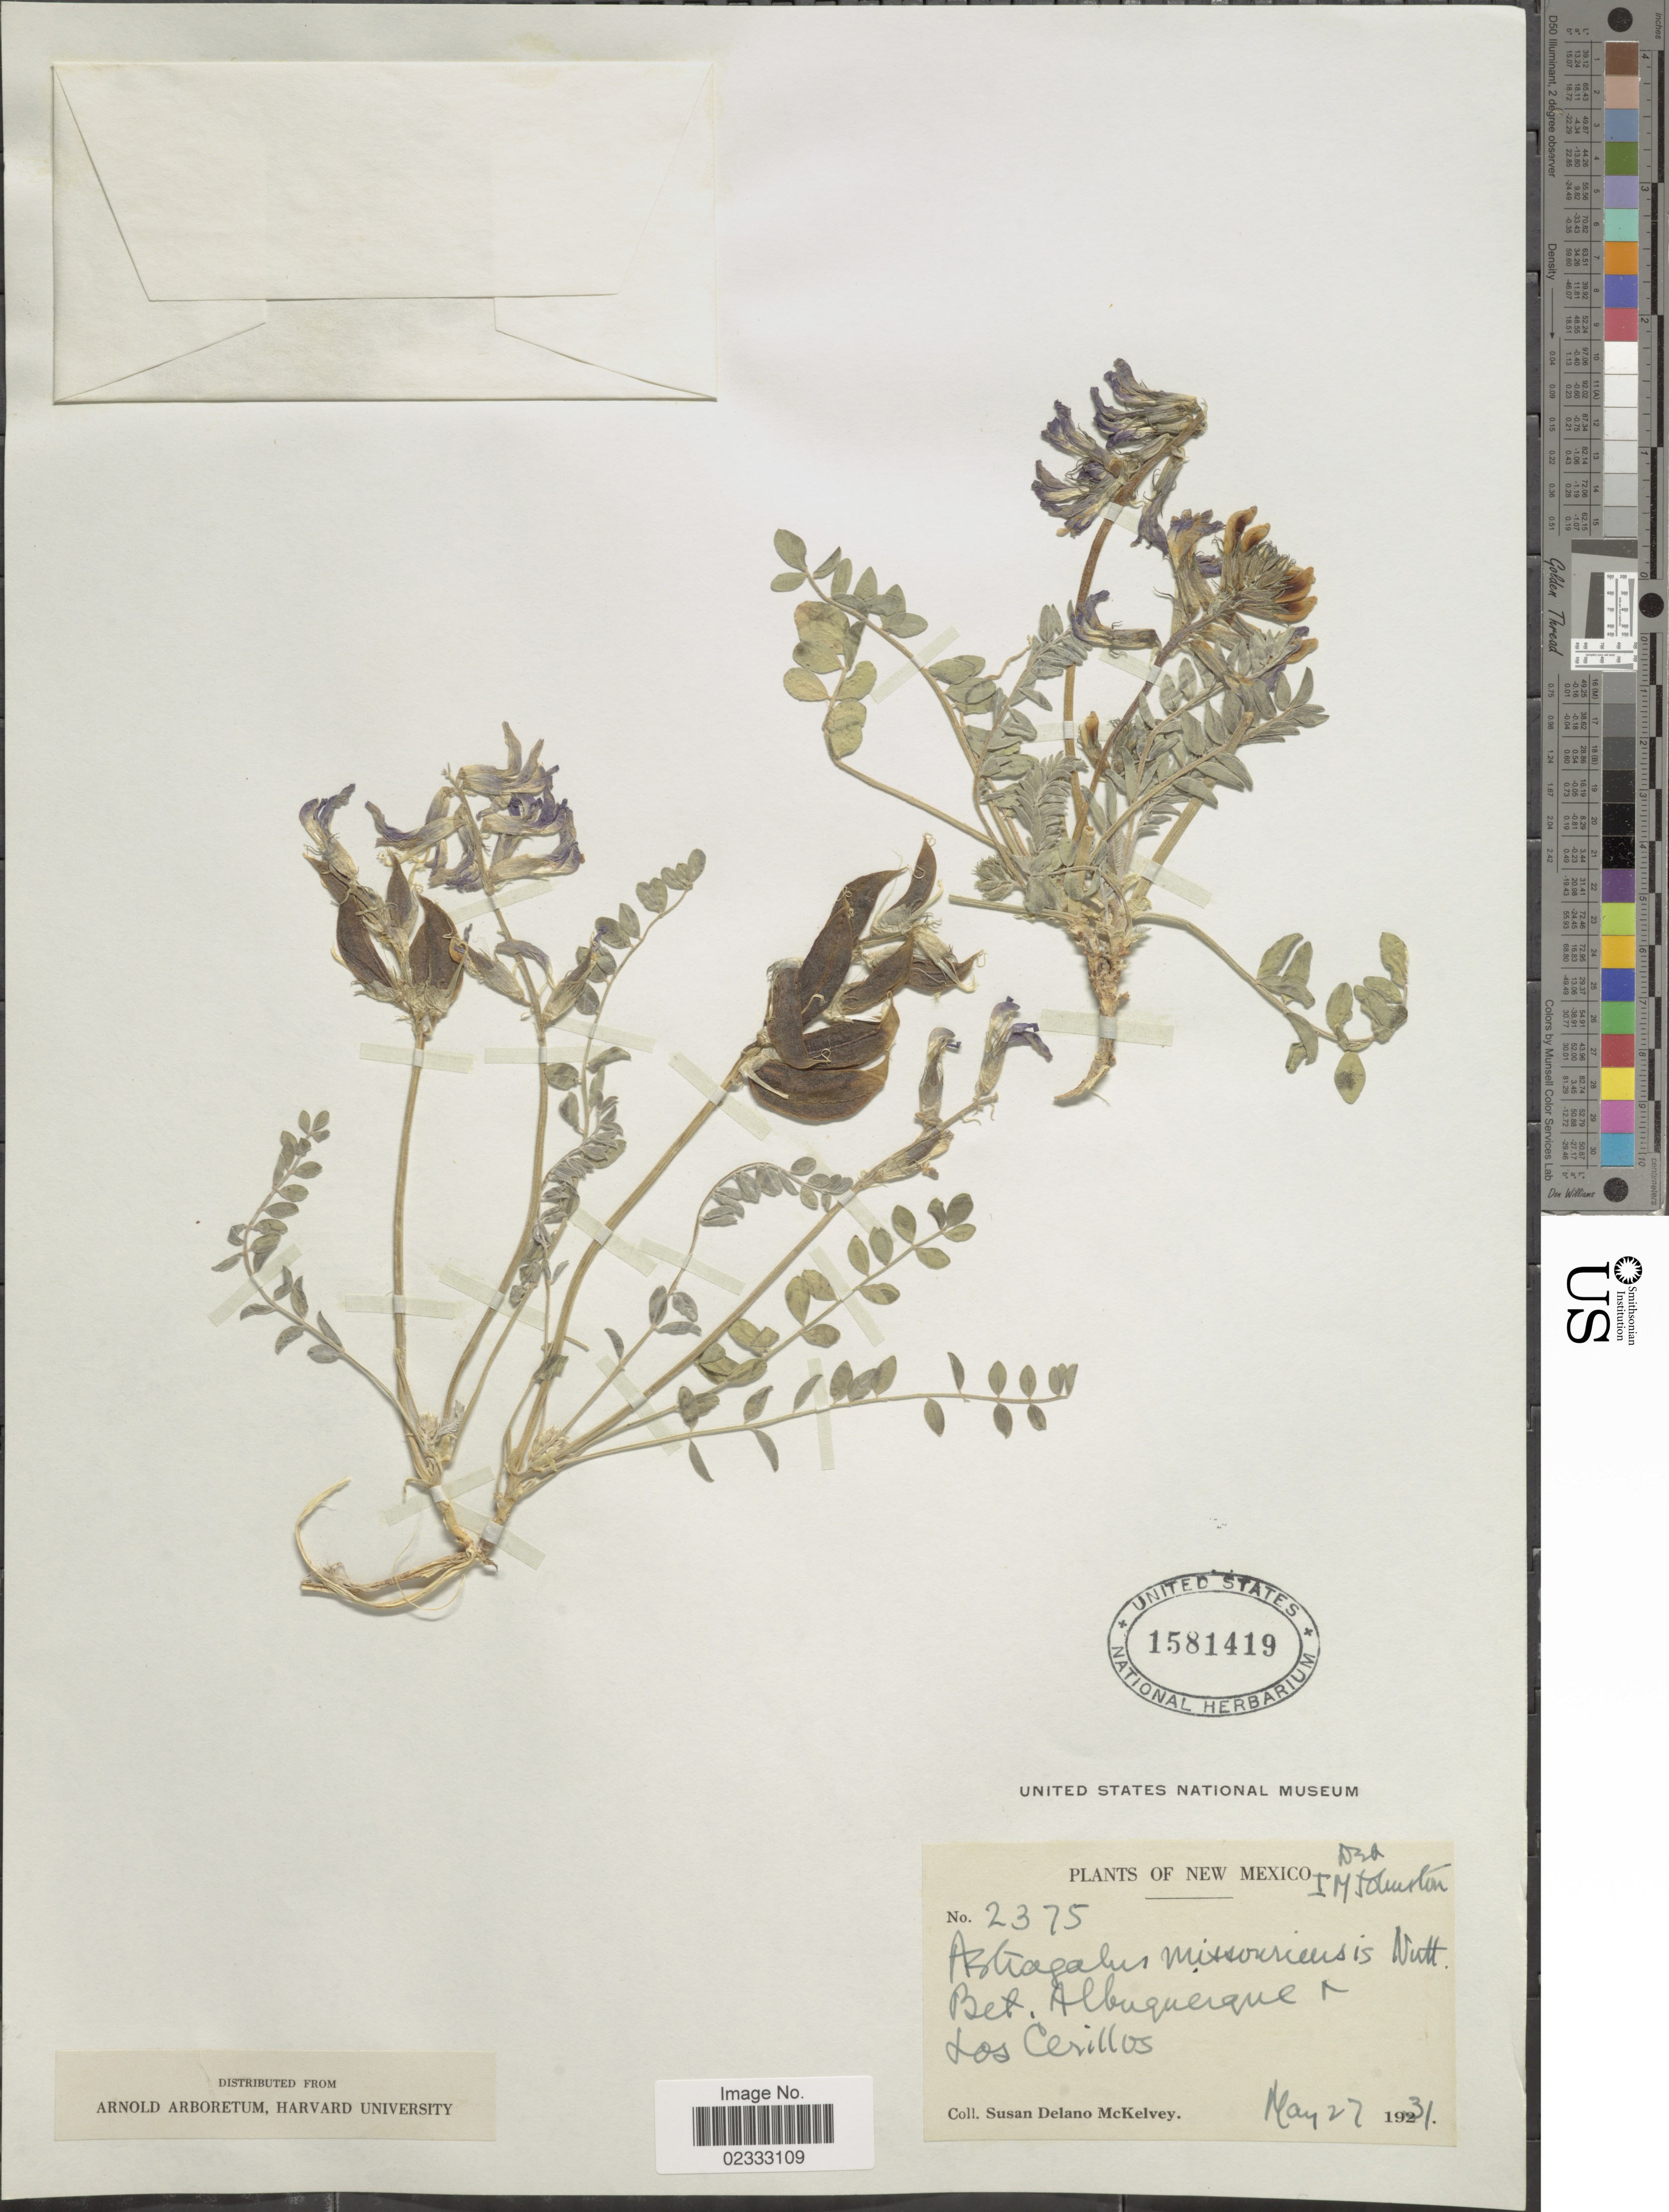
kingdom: Plantae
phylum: Tracheophyta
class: Magnoliopsida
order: Fabales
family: Fabaceae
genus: Astragalus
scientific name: Astragalus missouriensis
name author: Nutt.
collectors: S. A. McKelvey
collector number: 2375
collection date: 1931-05-27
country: United States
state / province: New Mexico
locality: Los Cerillos.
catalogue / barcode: US 1581419